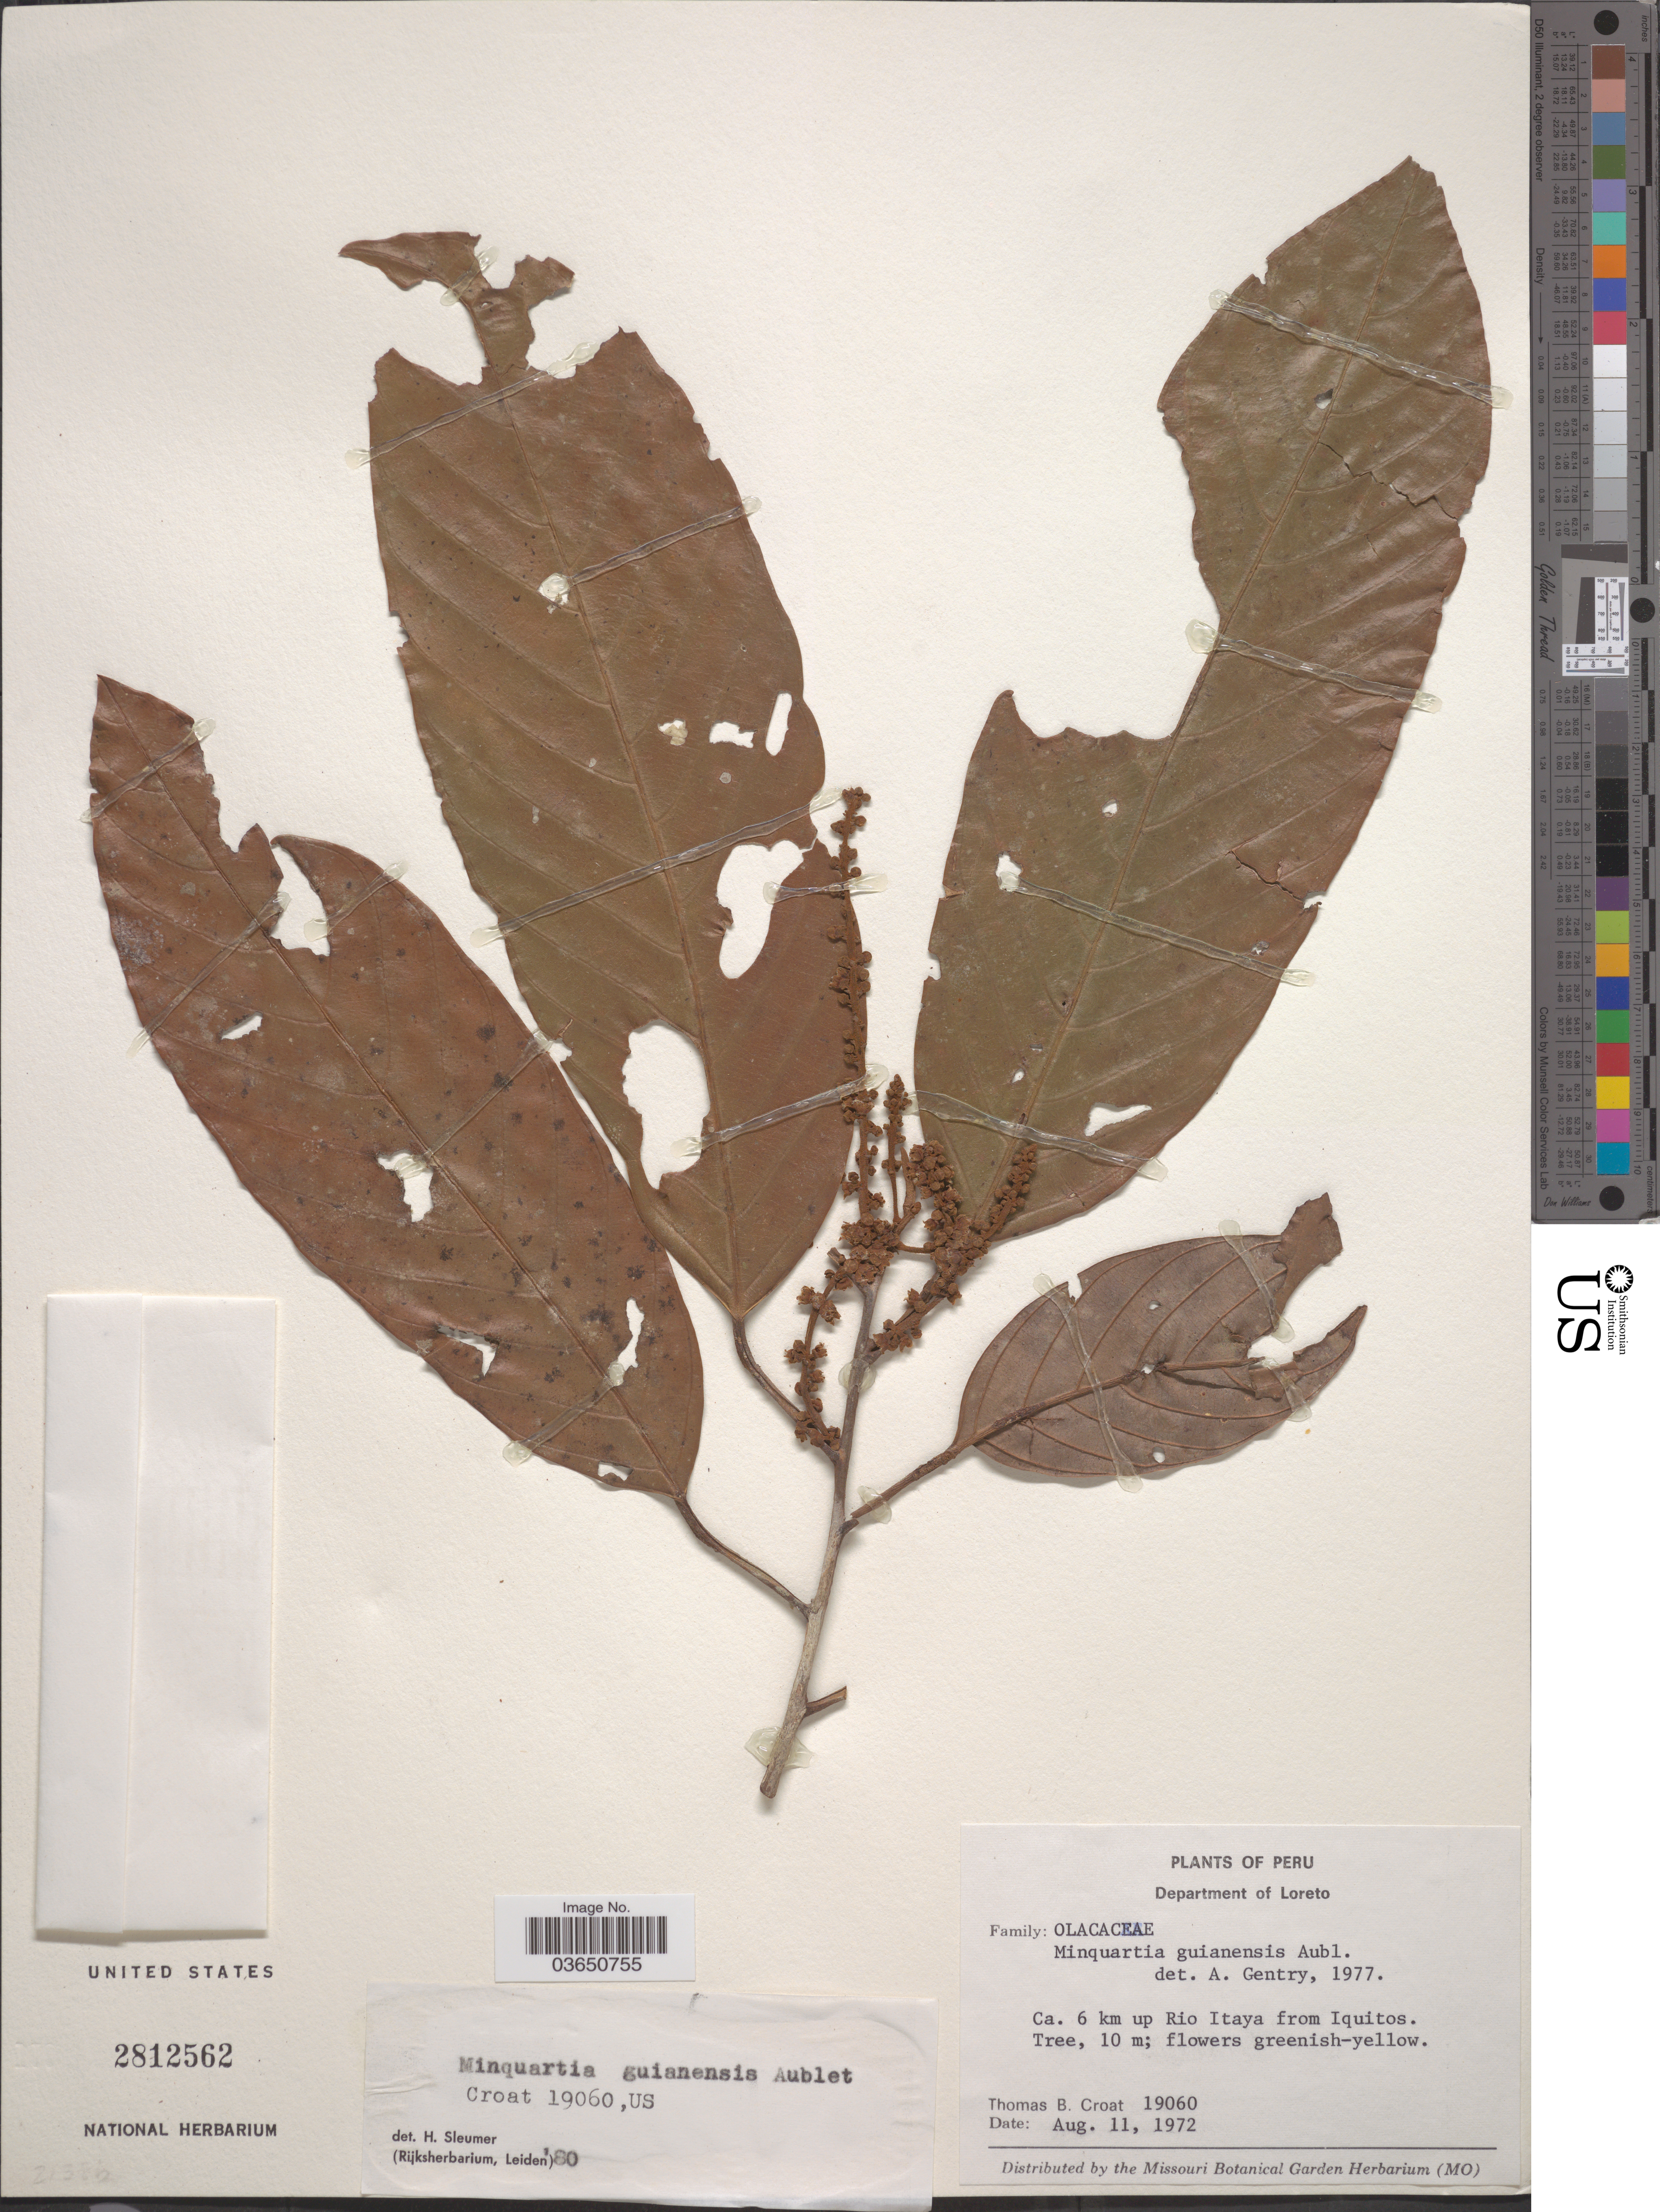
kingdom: Plantae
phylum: Tracheophyta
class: Magnoliopsida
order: Santalales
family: Coulaceae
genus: Minquartia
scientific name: Minquartia guianensis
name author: Aubl.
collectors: T. B. Croat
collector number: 19060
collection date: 1972-08-11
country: Peru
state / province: Loreto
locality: Department of Loreto. Ca. 6 km up Rio Itaya from Iquitos.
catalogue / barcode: US 2812562